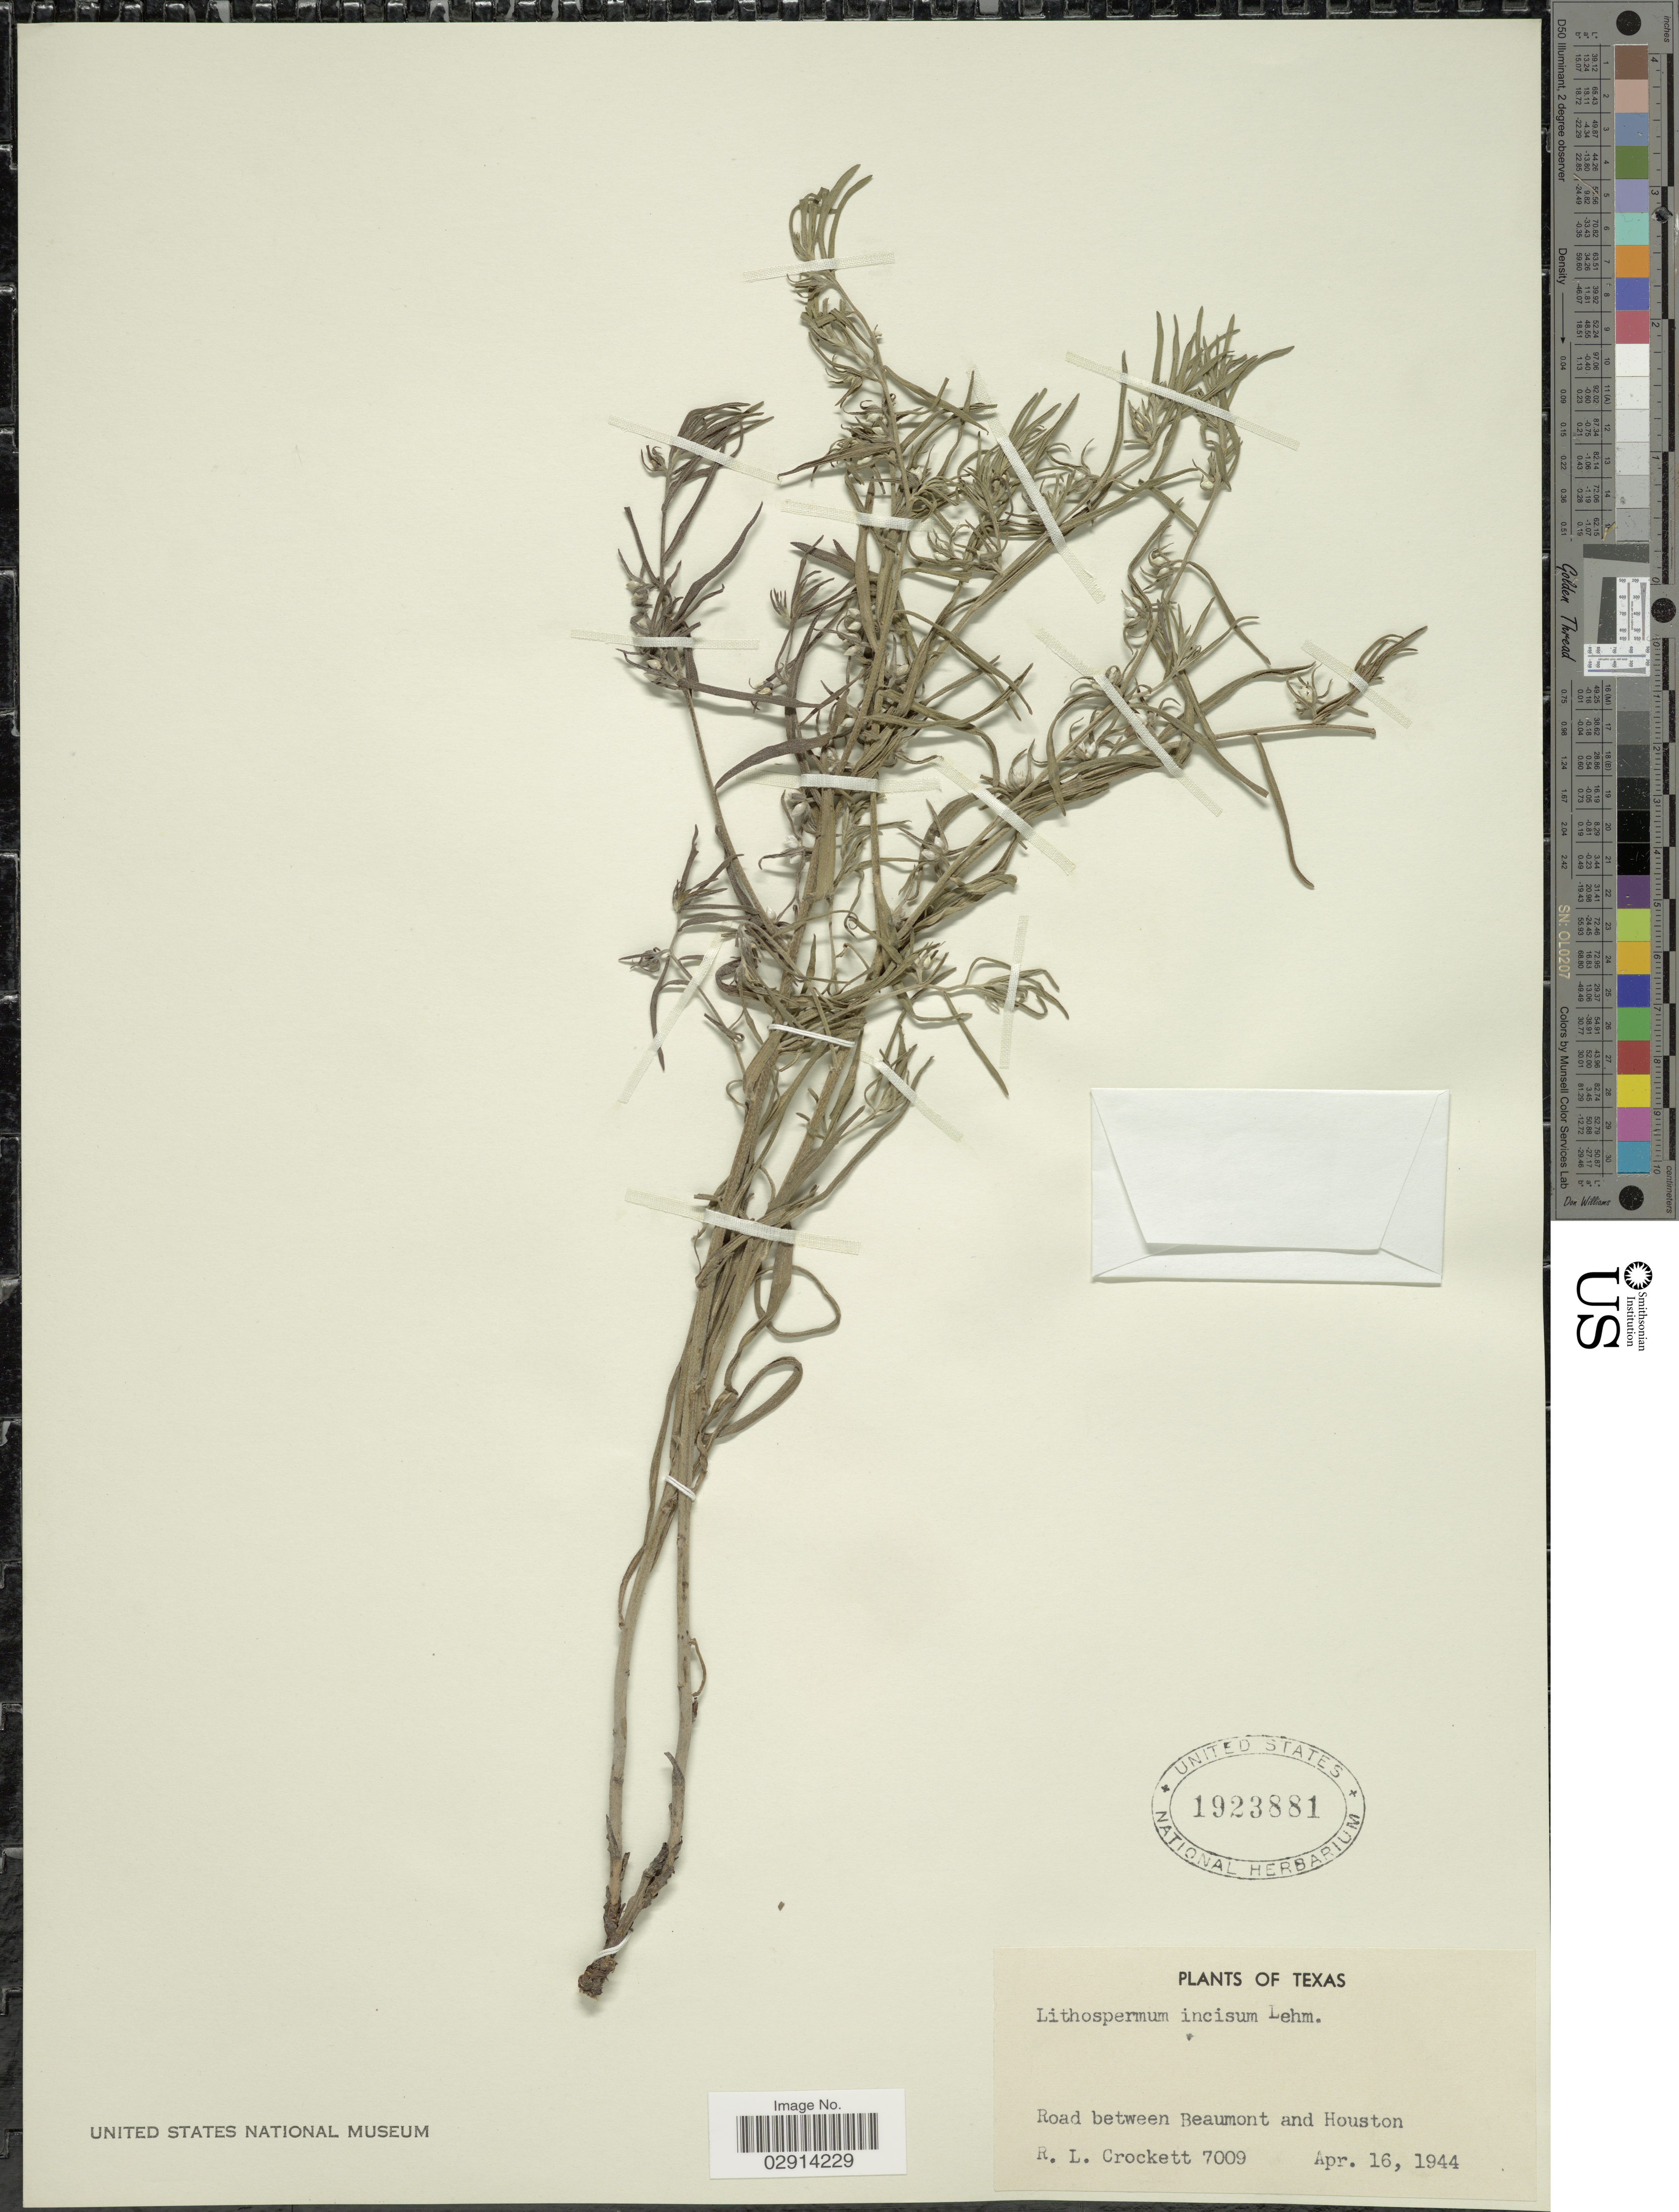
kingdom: Plantae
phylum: Tracheophyta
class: Magnoliopsida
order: Boraginales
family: Boraginaceae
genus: Lithospermum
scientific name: Lithospermum incisum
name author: Lehm.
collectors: R. Crockett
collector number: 7009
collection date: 1944-04-16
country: United States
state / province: Texas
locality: Road between Beaumont and Houston.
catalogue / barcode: US 1923881